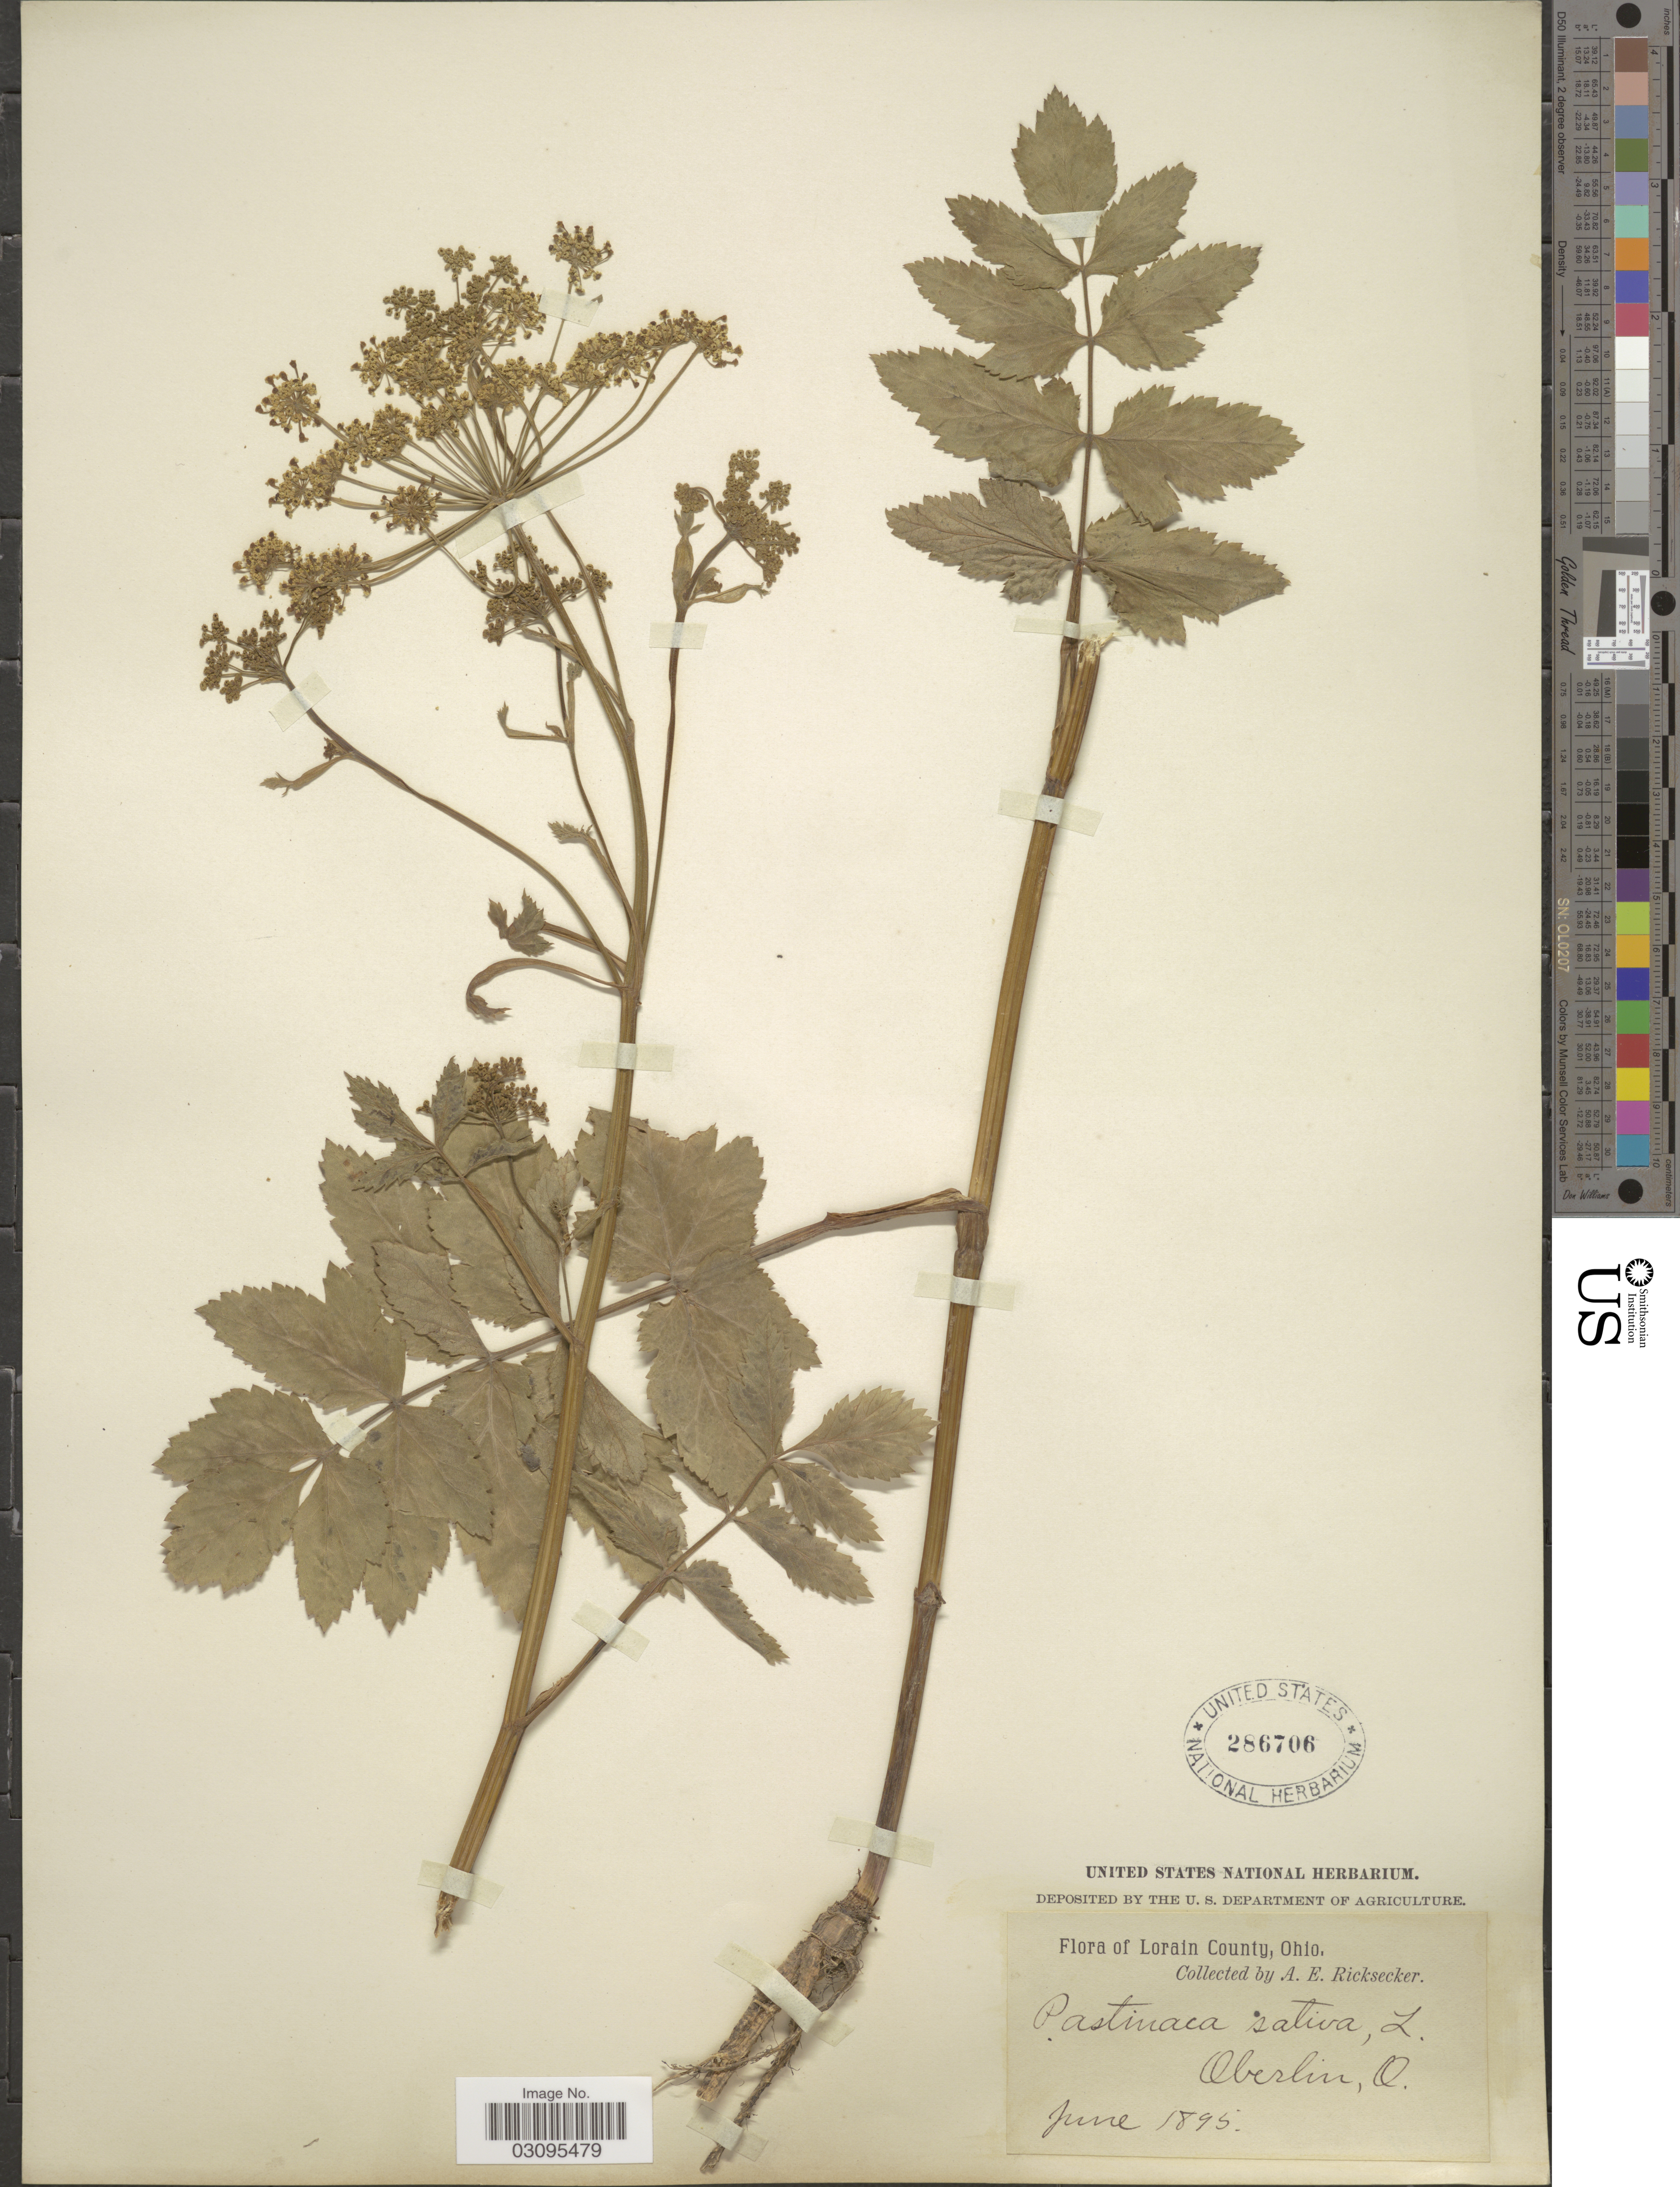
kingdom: Plantae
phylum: Tracheophyta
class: Magnoliopsida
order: Apiales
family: Apiaceae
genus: Pastinaca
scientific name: Pastinaca sativa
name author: L.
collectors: A. E. Ricksecker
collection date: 1895-06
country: United States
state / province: Ohio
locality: Lorain County, Oberlin, O.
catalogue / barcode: US 286706